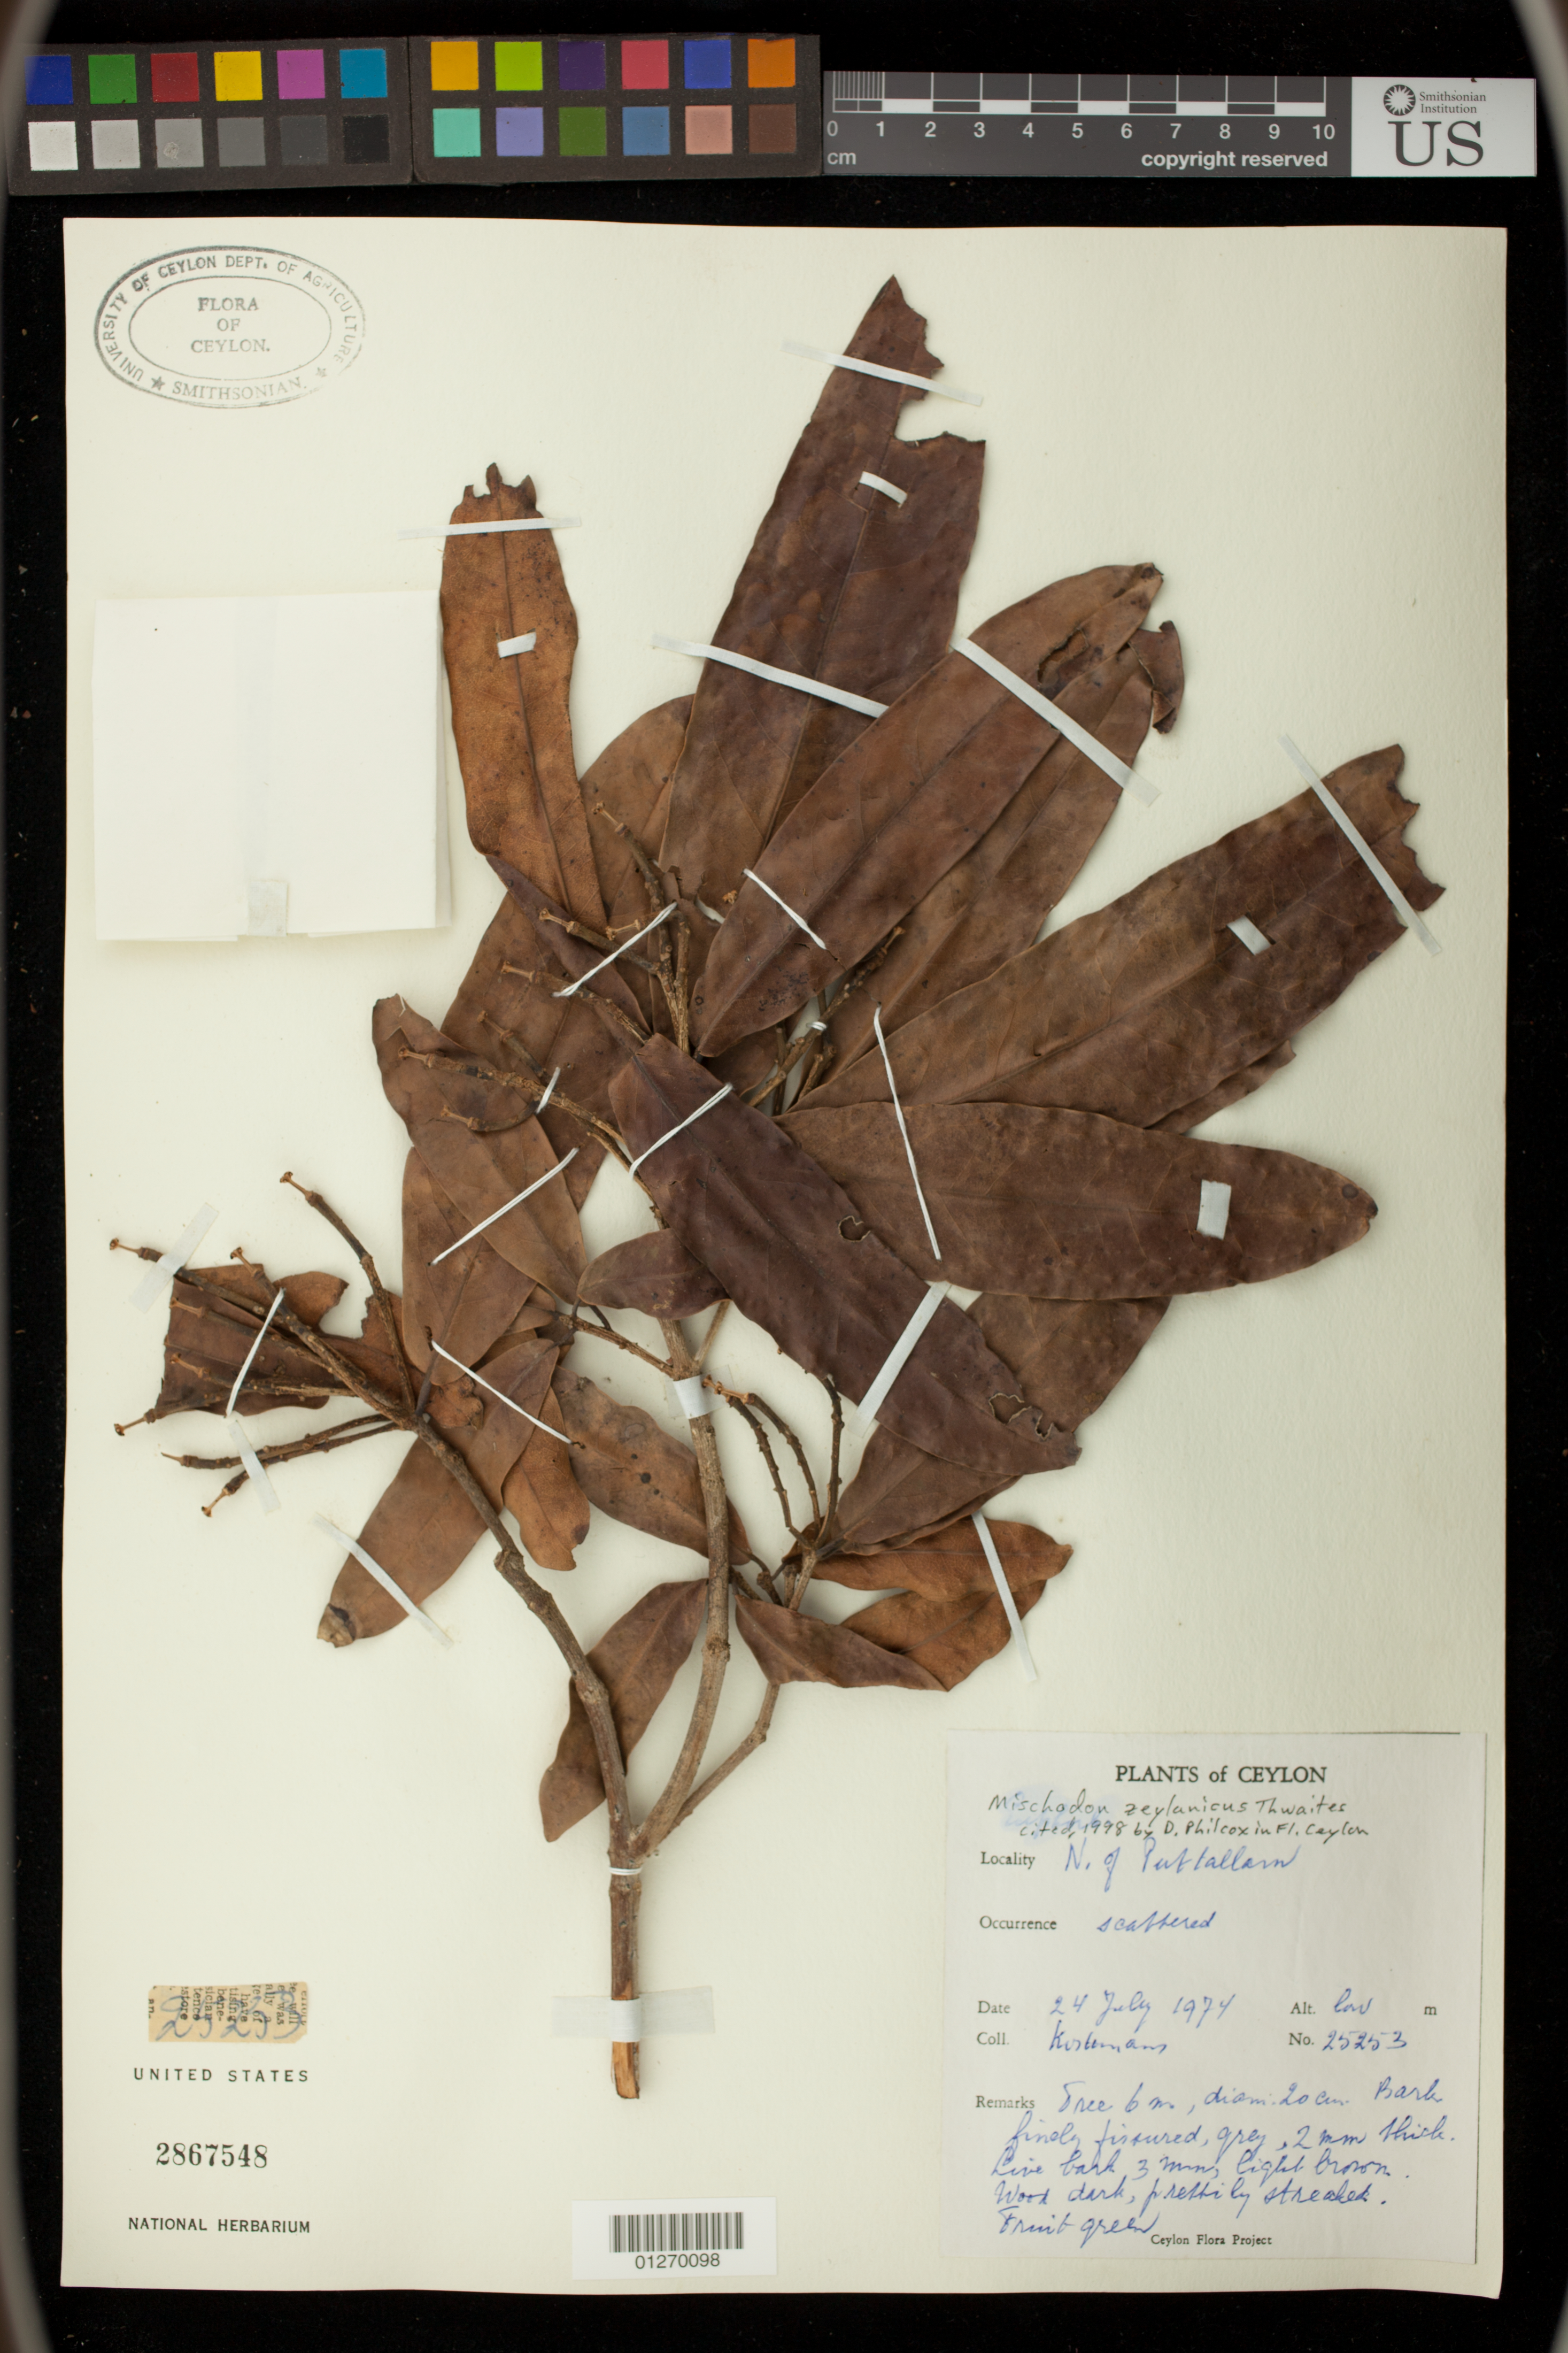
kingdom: Plantae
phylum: Tracheophyta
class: Magnoliopsida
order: Malpighiales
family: Picrodendraceae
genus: Mischodon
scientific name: Mischodon zeylanicus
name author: Thwaites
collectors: A. J. G. Kostermans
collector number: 25253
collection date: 1974-07-24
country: Sri Lanka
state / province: North Western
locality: N. of Puttallam [Puttalam]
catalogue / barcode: US 2867548